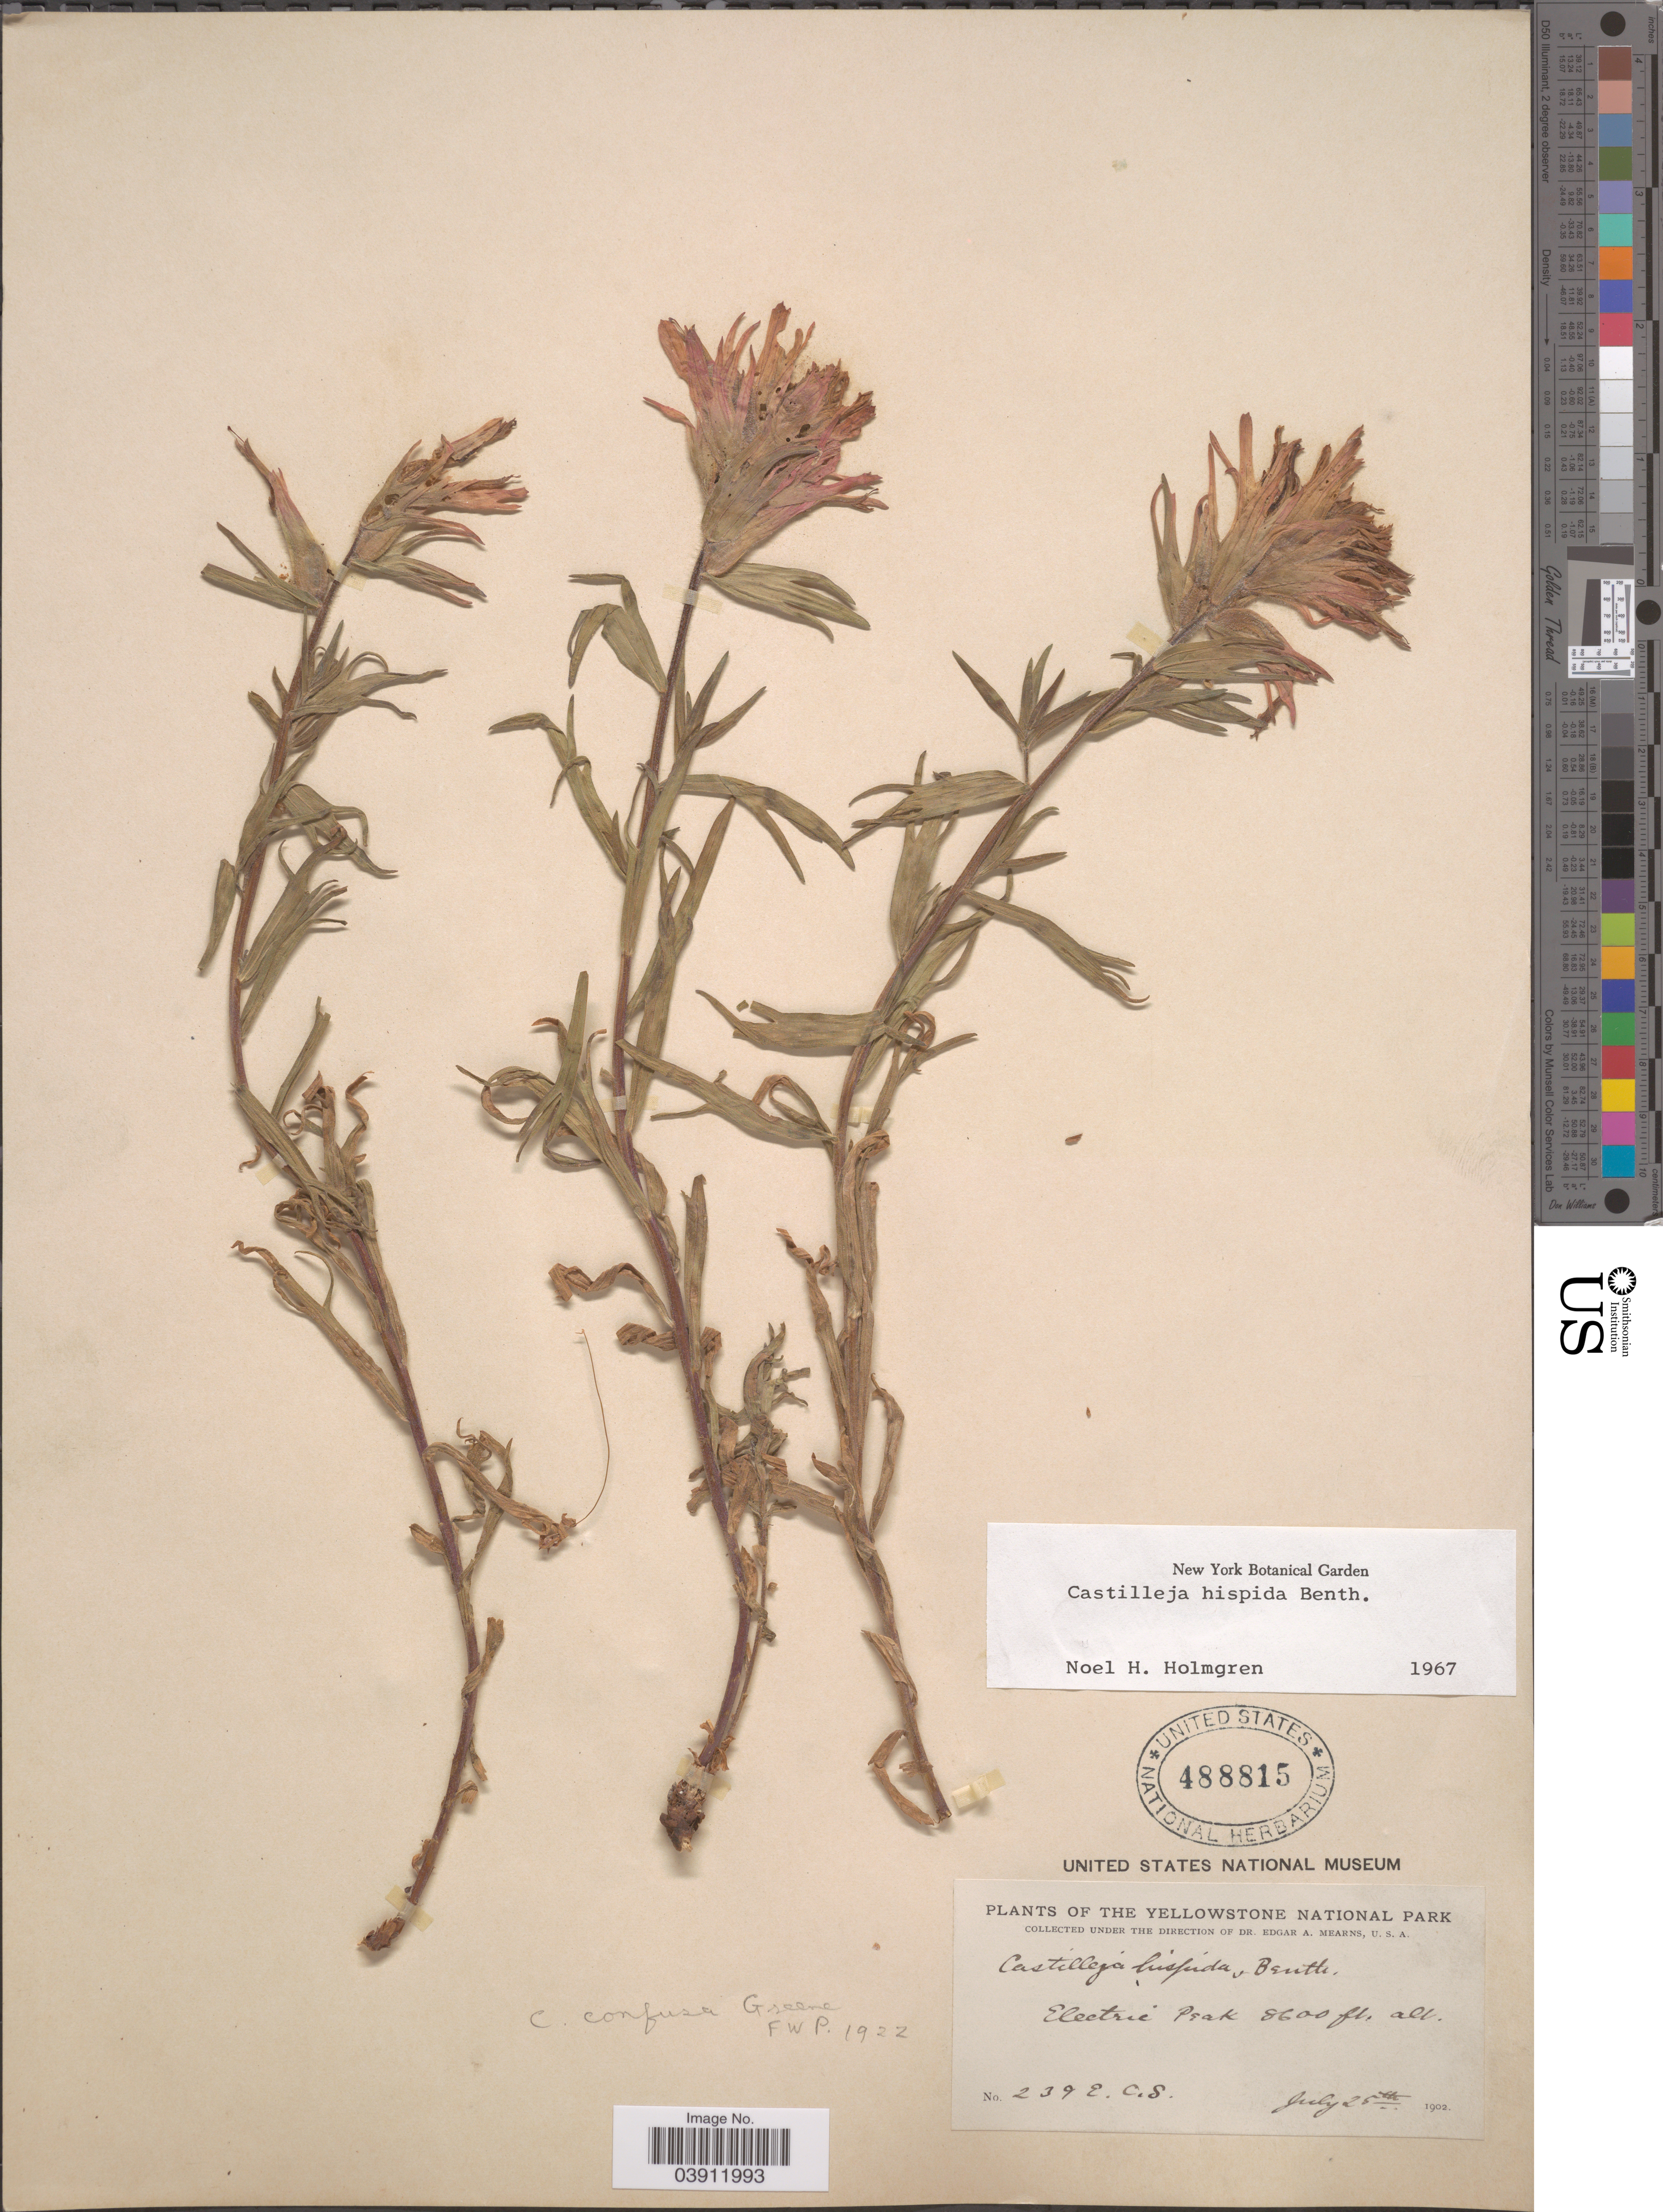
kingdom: Plantae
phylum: Tracheophyta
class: Magnoliopsida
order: Lamiales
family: Orobanchaceae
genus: Castilleja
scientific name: Castilleja hispida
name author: Benth. ex Hook.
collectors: E. C. Smith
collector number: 239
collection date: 1902-07-25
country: United States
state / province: Montana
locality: The Yellowstone National Park, Electric Park.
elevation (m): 2621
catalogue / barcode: US 488815